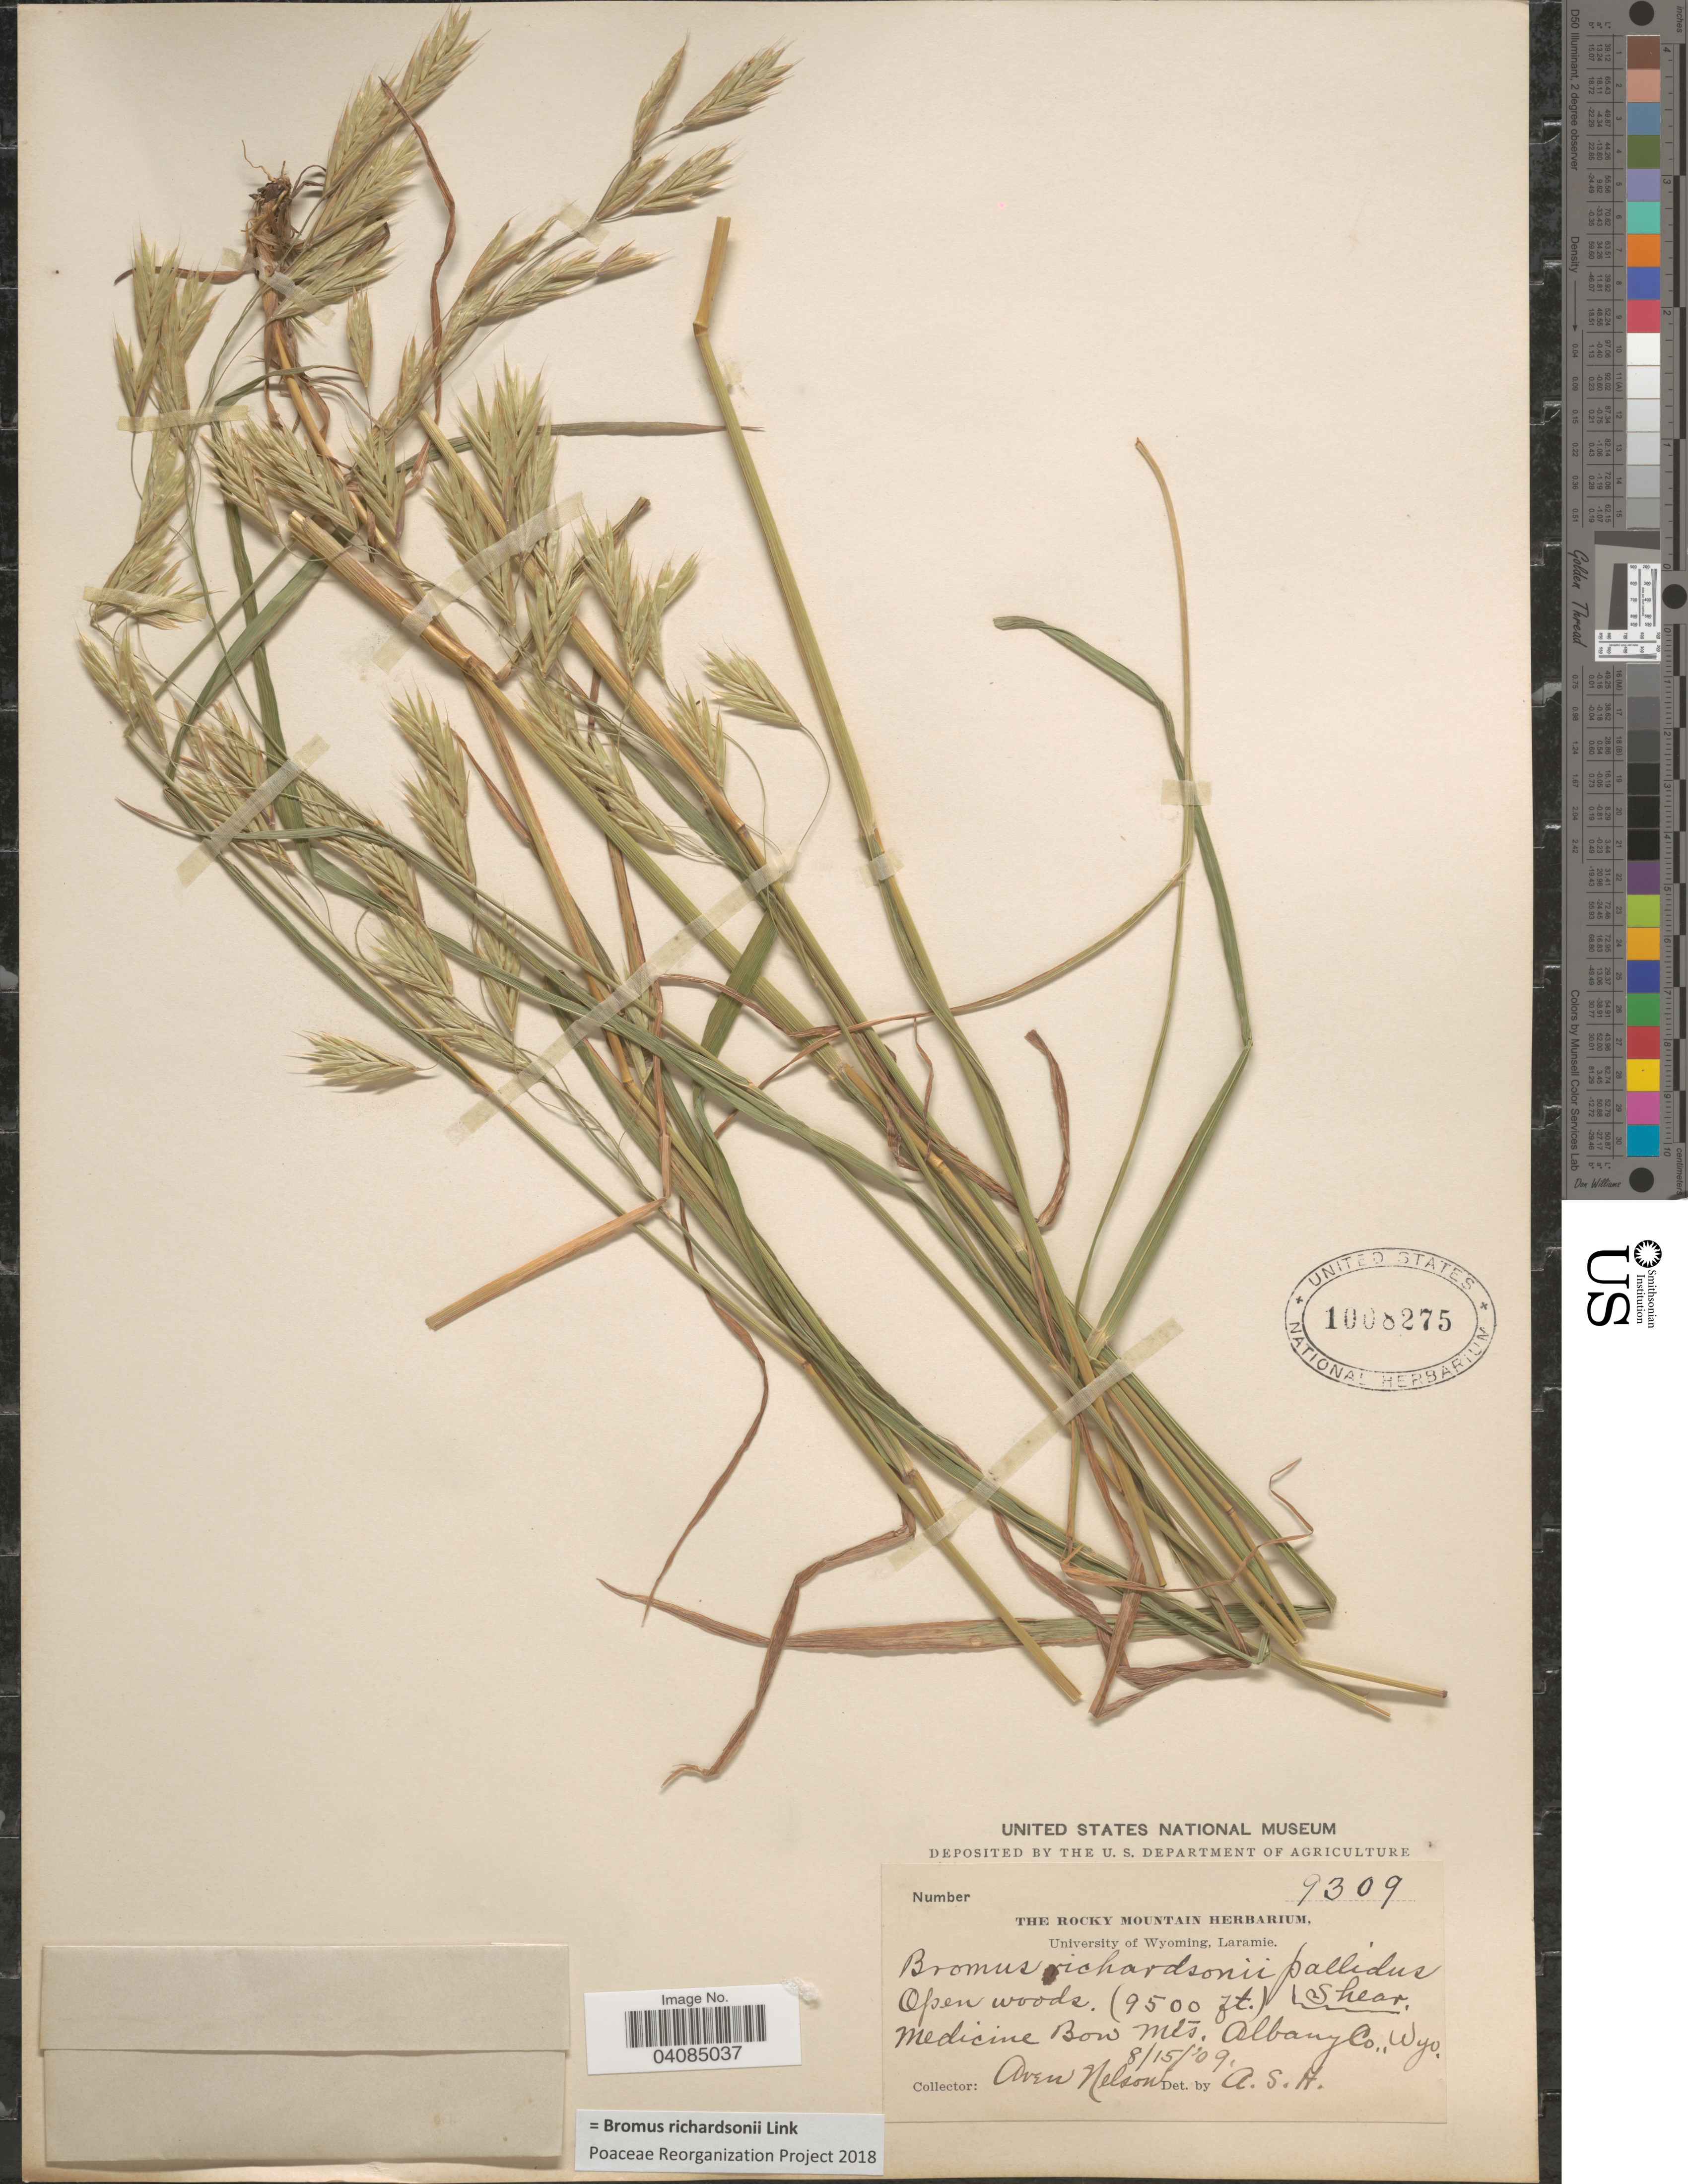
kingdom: Plantae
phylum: Tracheophyta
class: Liliopsida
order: Poales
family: Poaceae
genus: Bromus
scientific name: Bromus racemosus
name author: L.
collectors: A. Nelson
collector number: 9309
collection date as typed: Transcribed d/m/y: 15/8/9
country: United States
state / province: Wyoming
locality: Open woods. Medicine Bow Mts. Albany Co.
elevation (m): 2896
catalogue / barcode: US 1008275